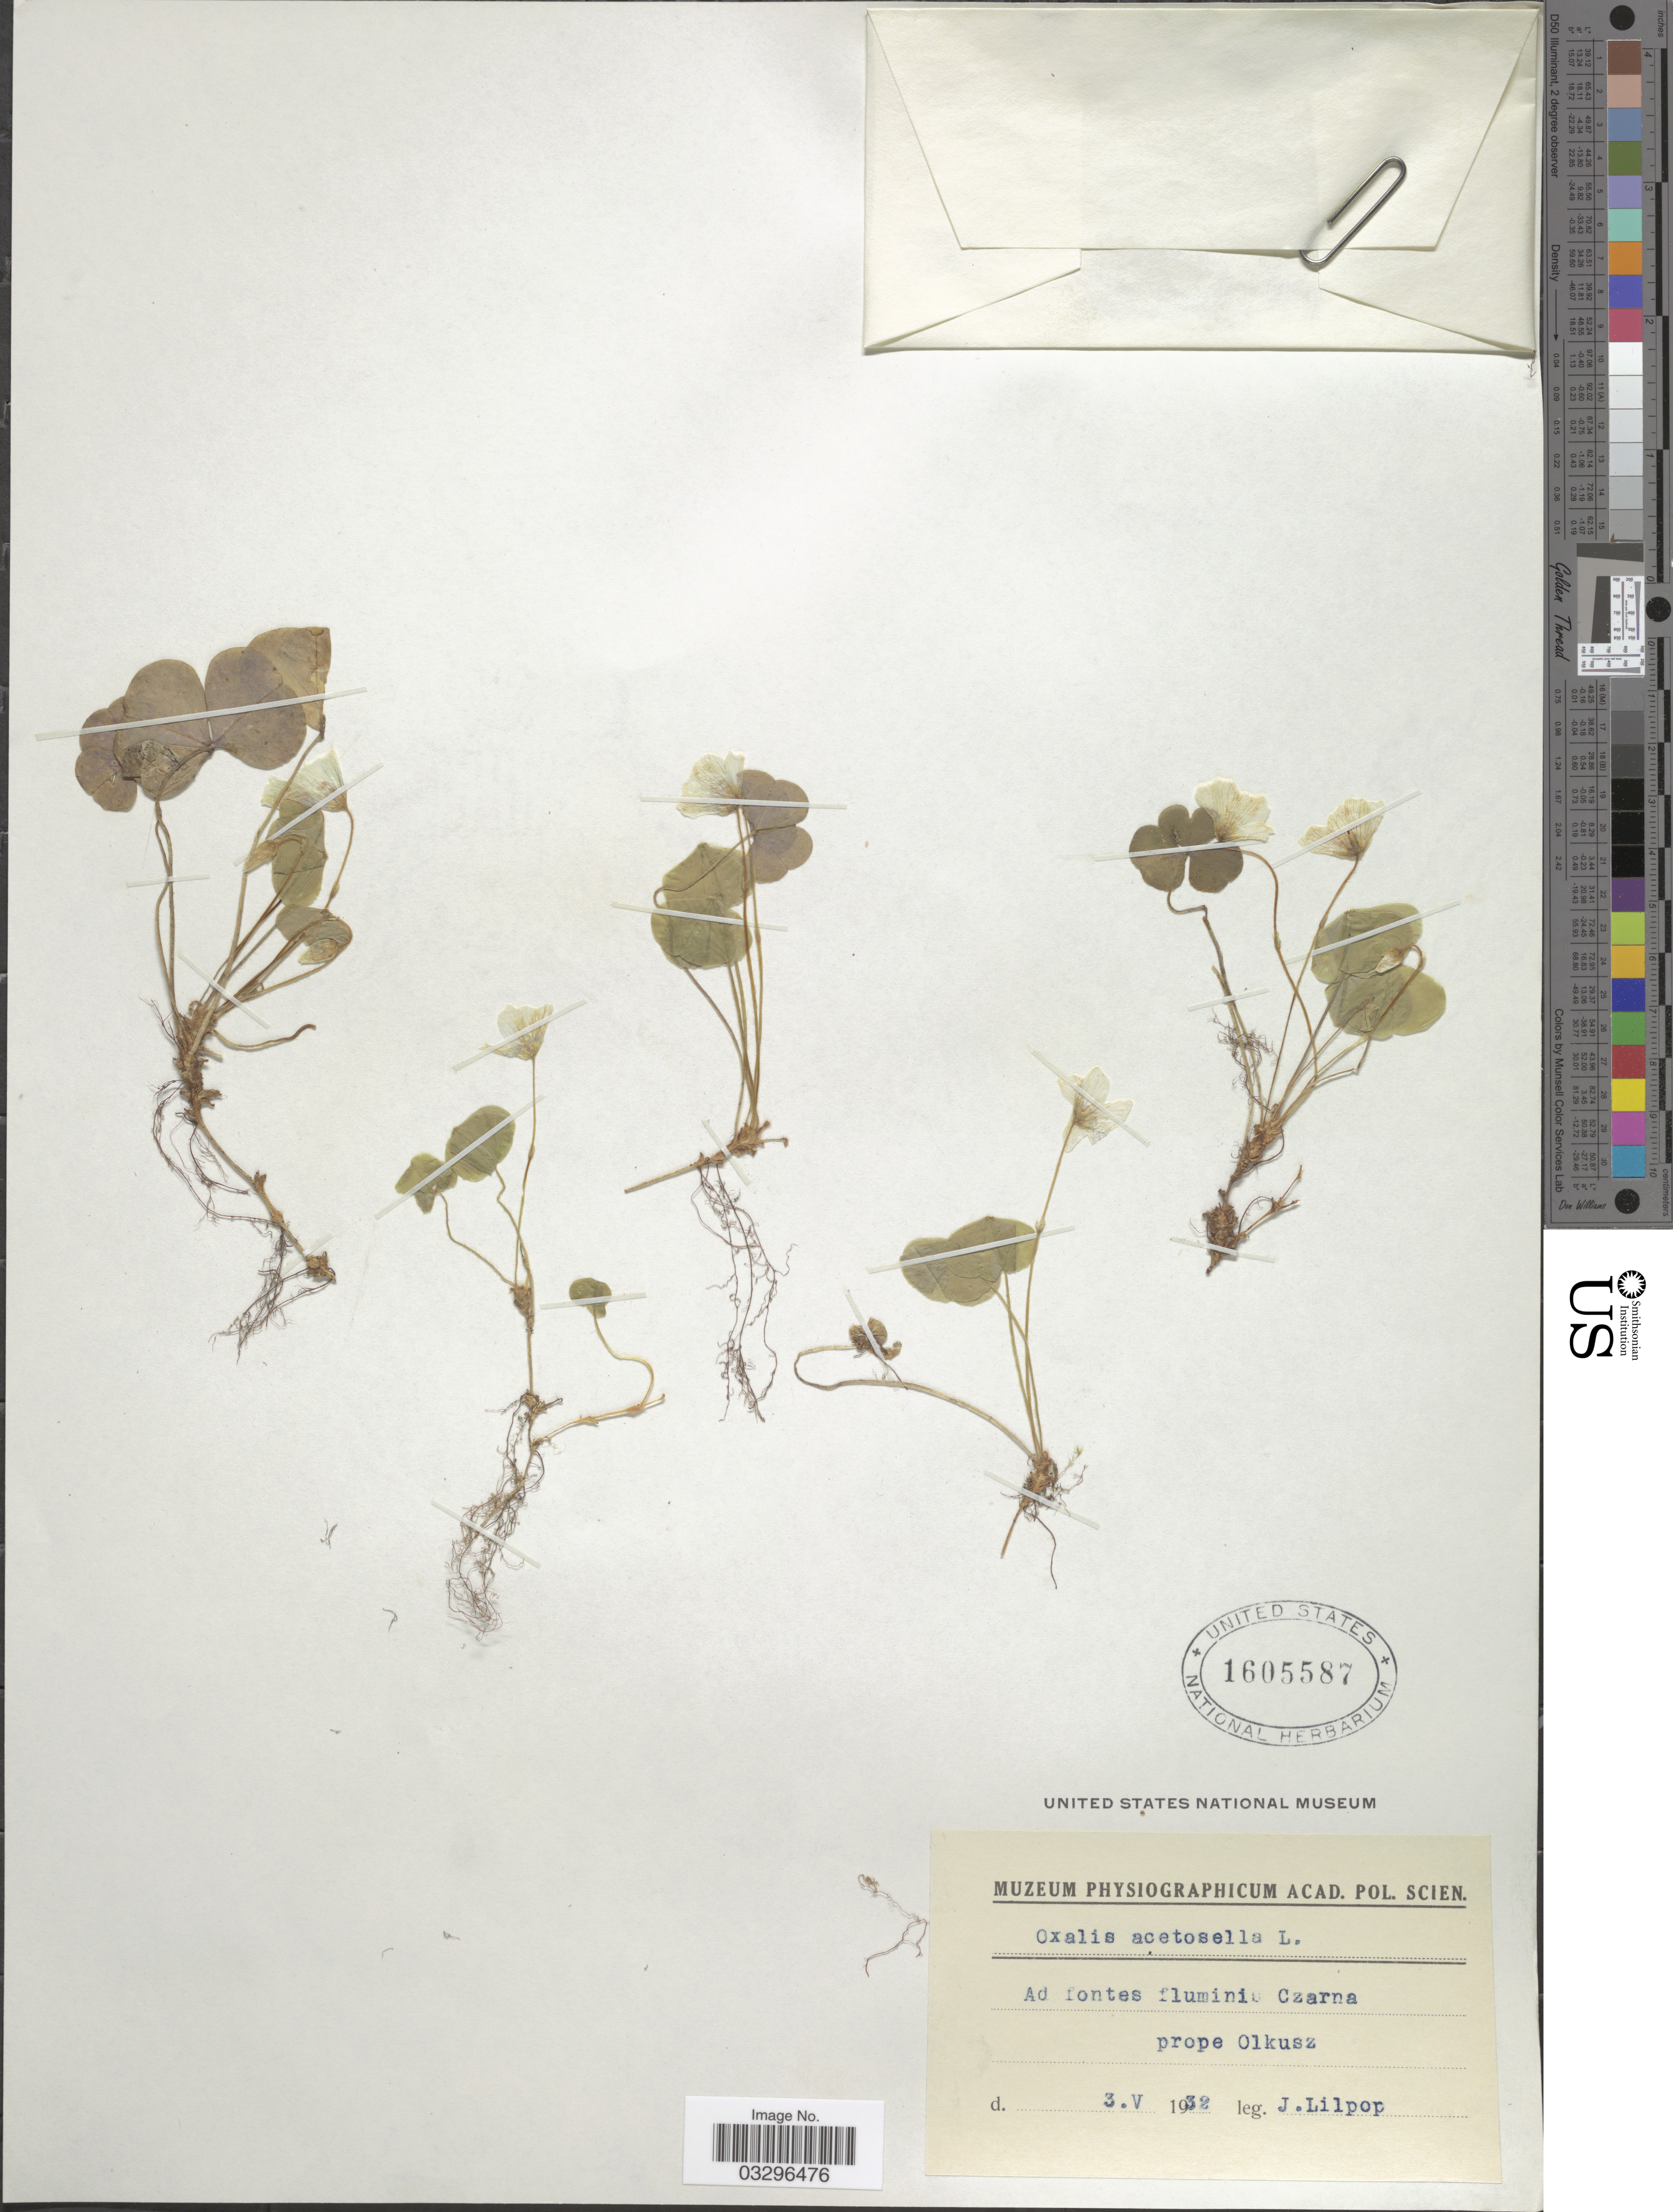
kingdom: Plantae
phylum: Tracheophyta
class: Magnoliopsida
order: Oxalidales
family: Oxalidaceae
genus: Oxalis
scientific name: Oxalis acetosella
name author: L.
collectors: J. Lilpop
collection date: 1932-05-03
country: Poland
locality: Ad fontes fluminis Czarna prope Olkusz.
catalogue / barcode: US 1605587